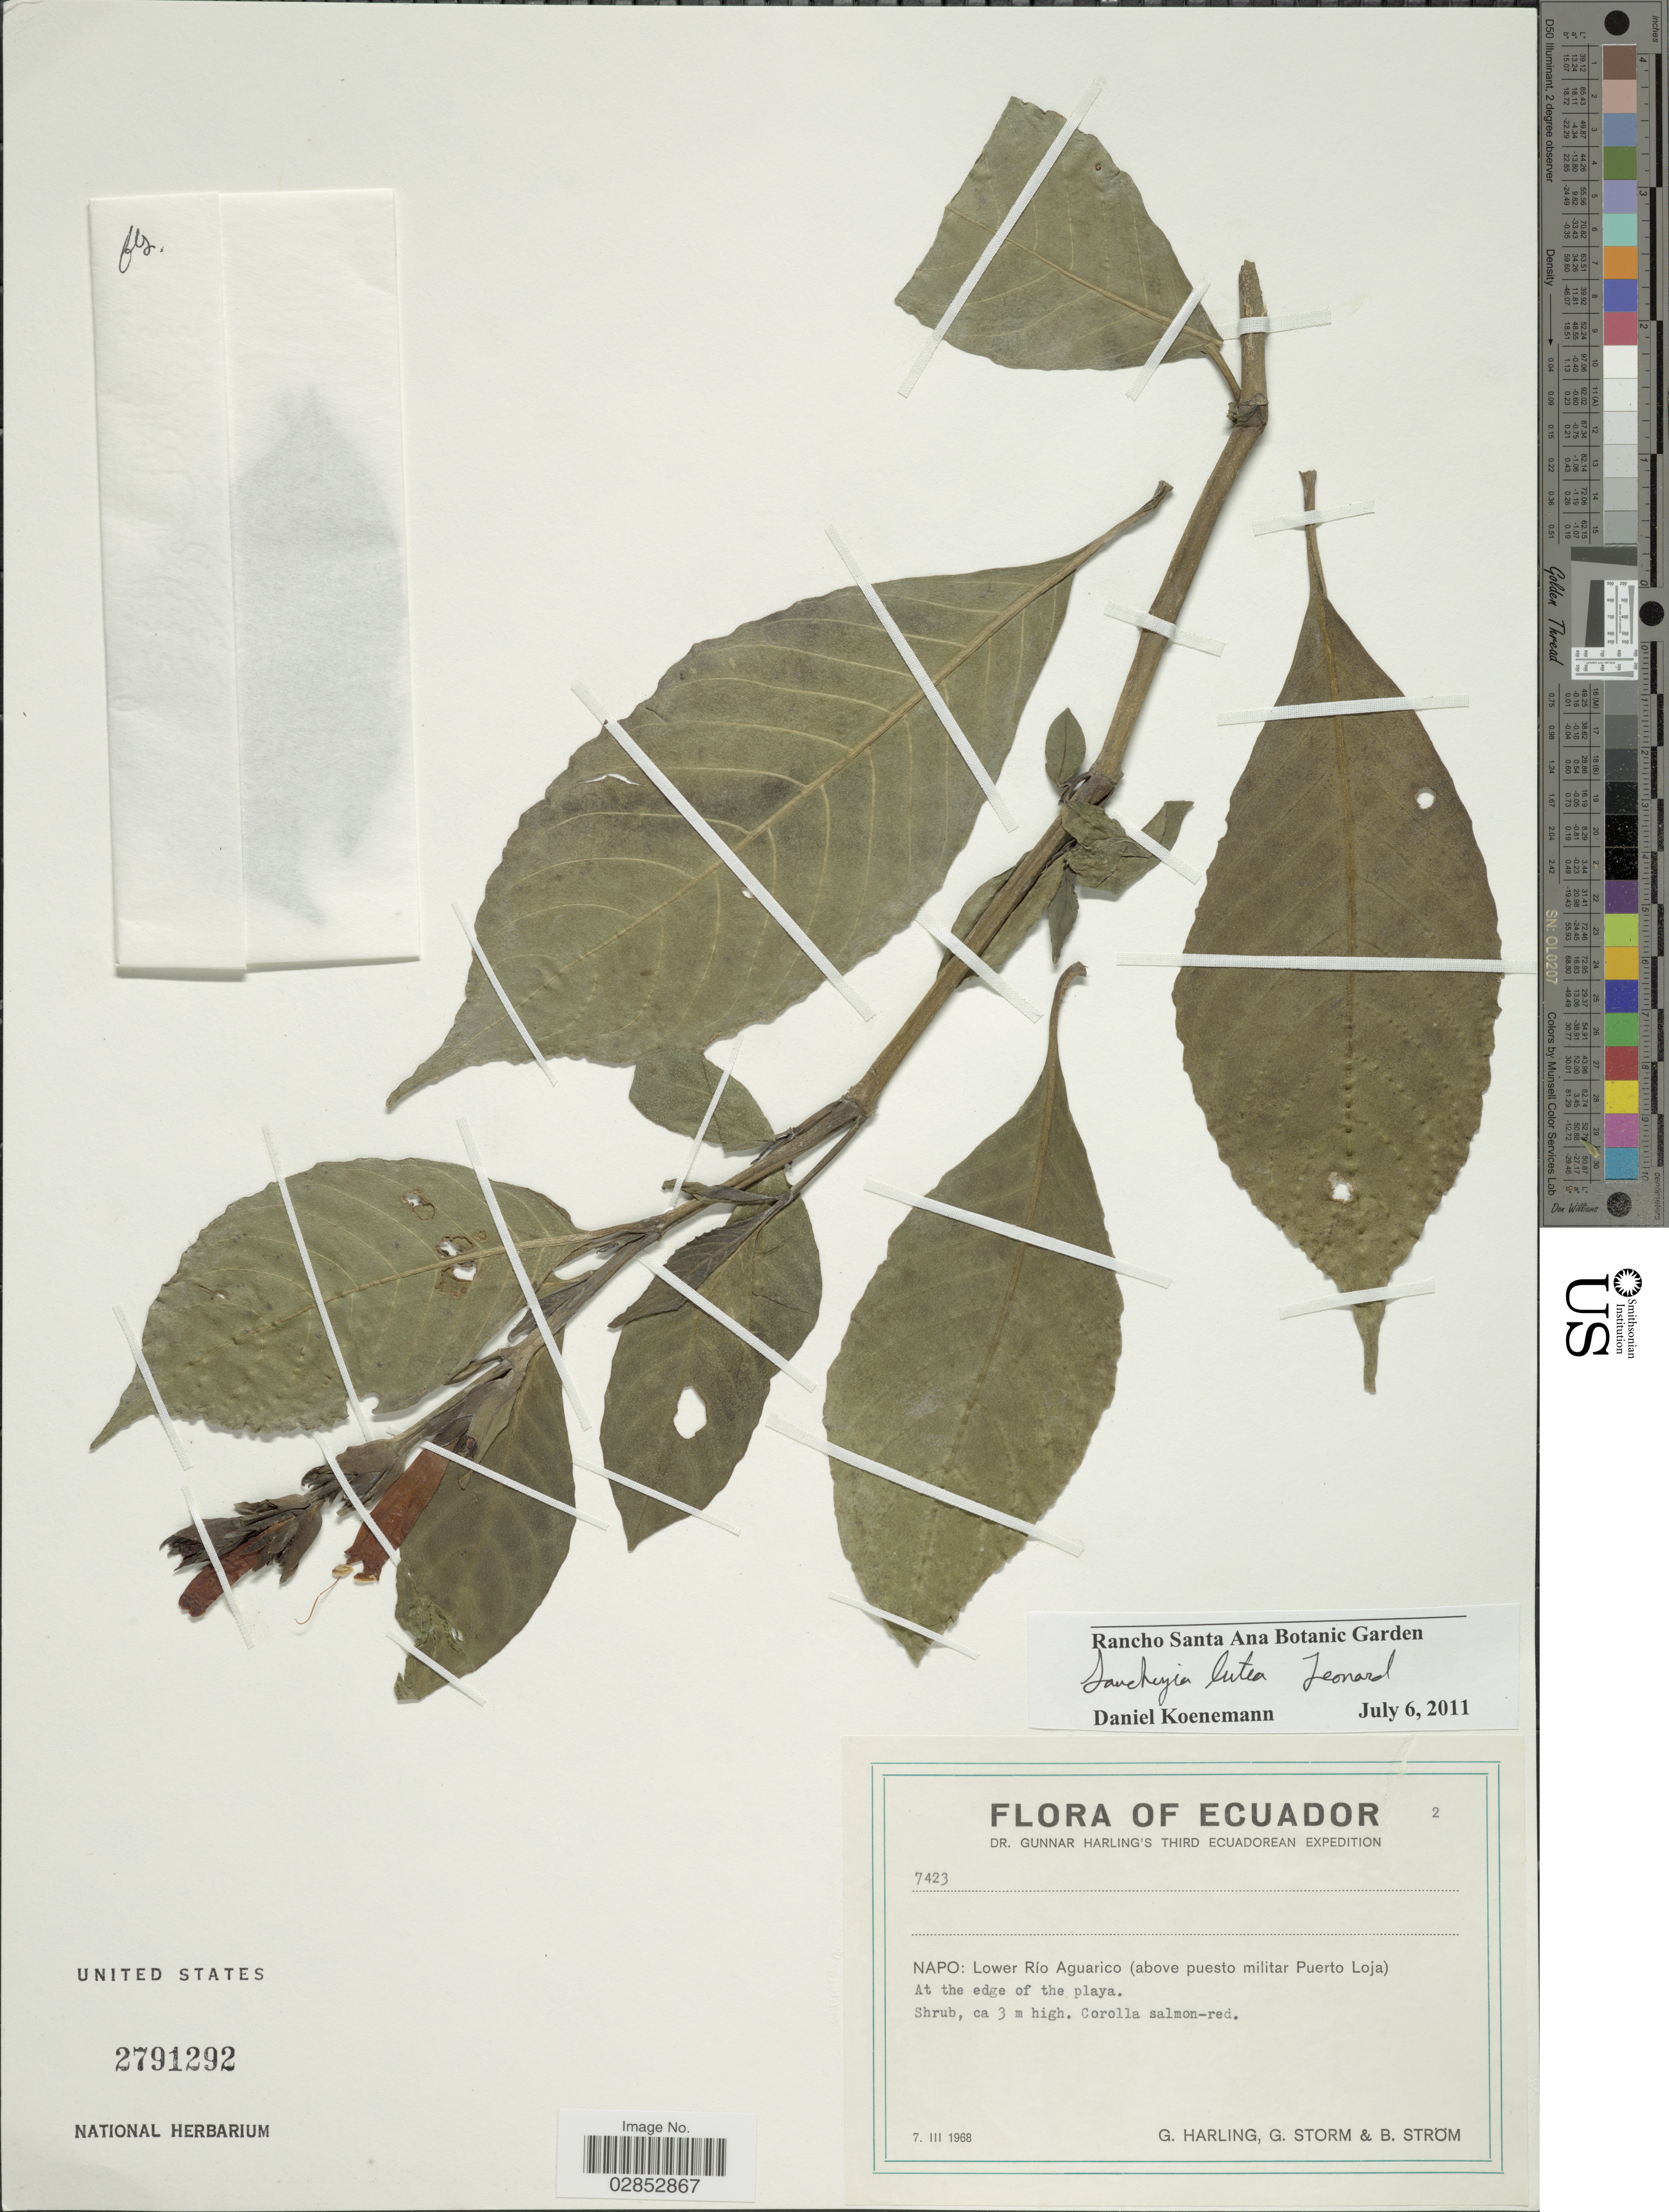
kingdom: Plantae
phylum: Tracheophyta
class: Magnoliopsida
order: Lamiales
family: Acanthaceae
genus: Sanchezia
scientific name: Sanchezia lutea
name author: Leonard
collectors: G. Harling, G. Storm & B. Ström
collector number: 7423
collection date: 1968-03-07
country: Ecuador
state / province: Napo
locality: Lower Río Aguarico (above puesto militar Puerto Loja). At the edge of the playa.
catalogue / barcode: US 2791292